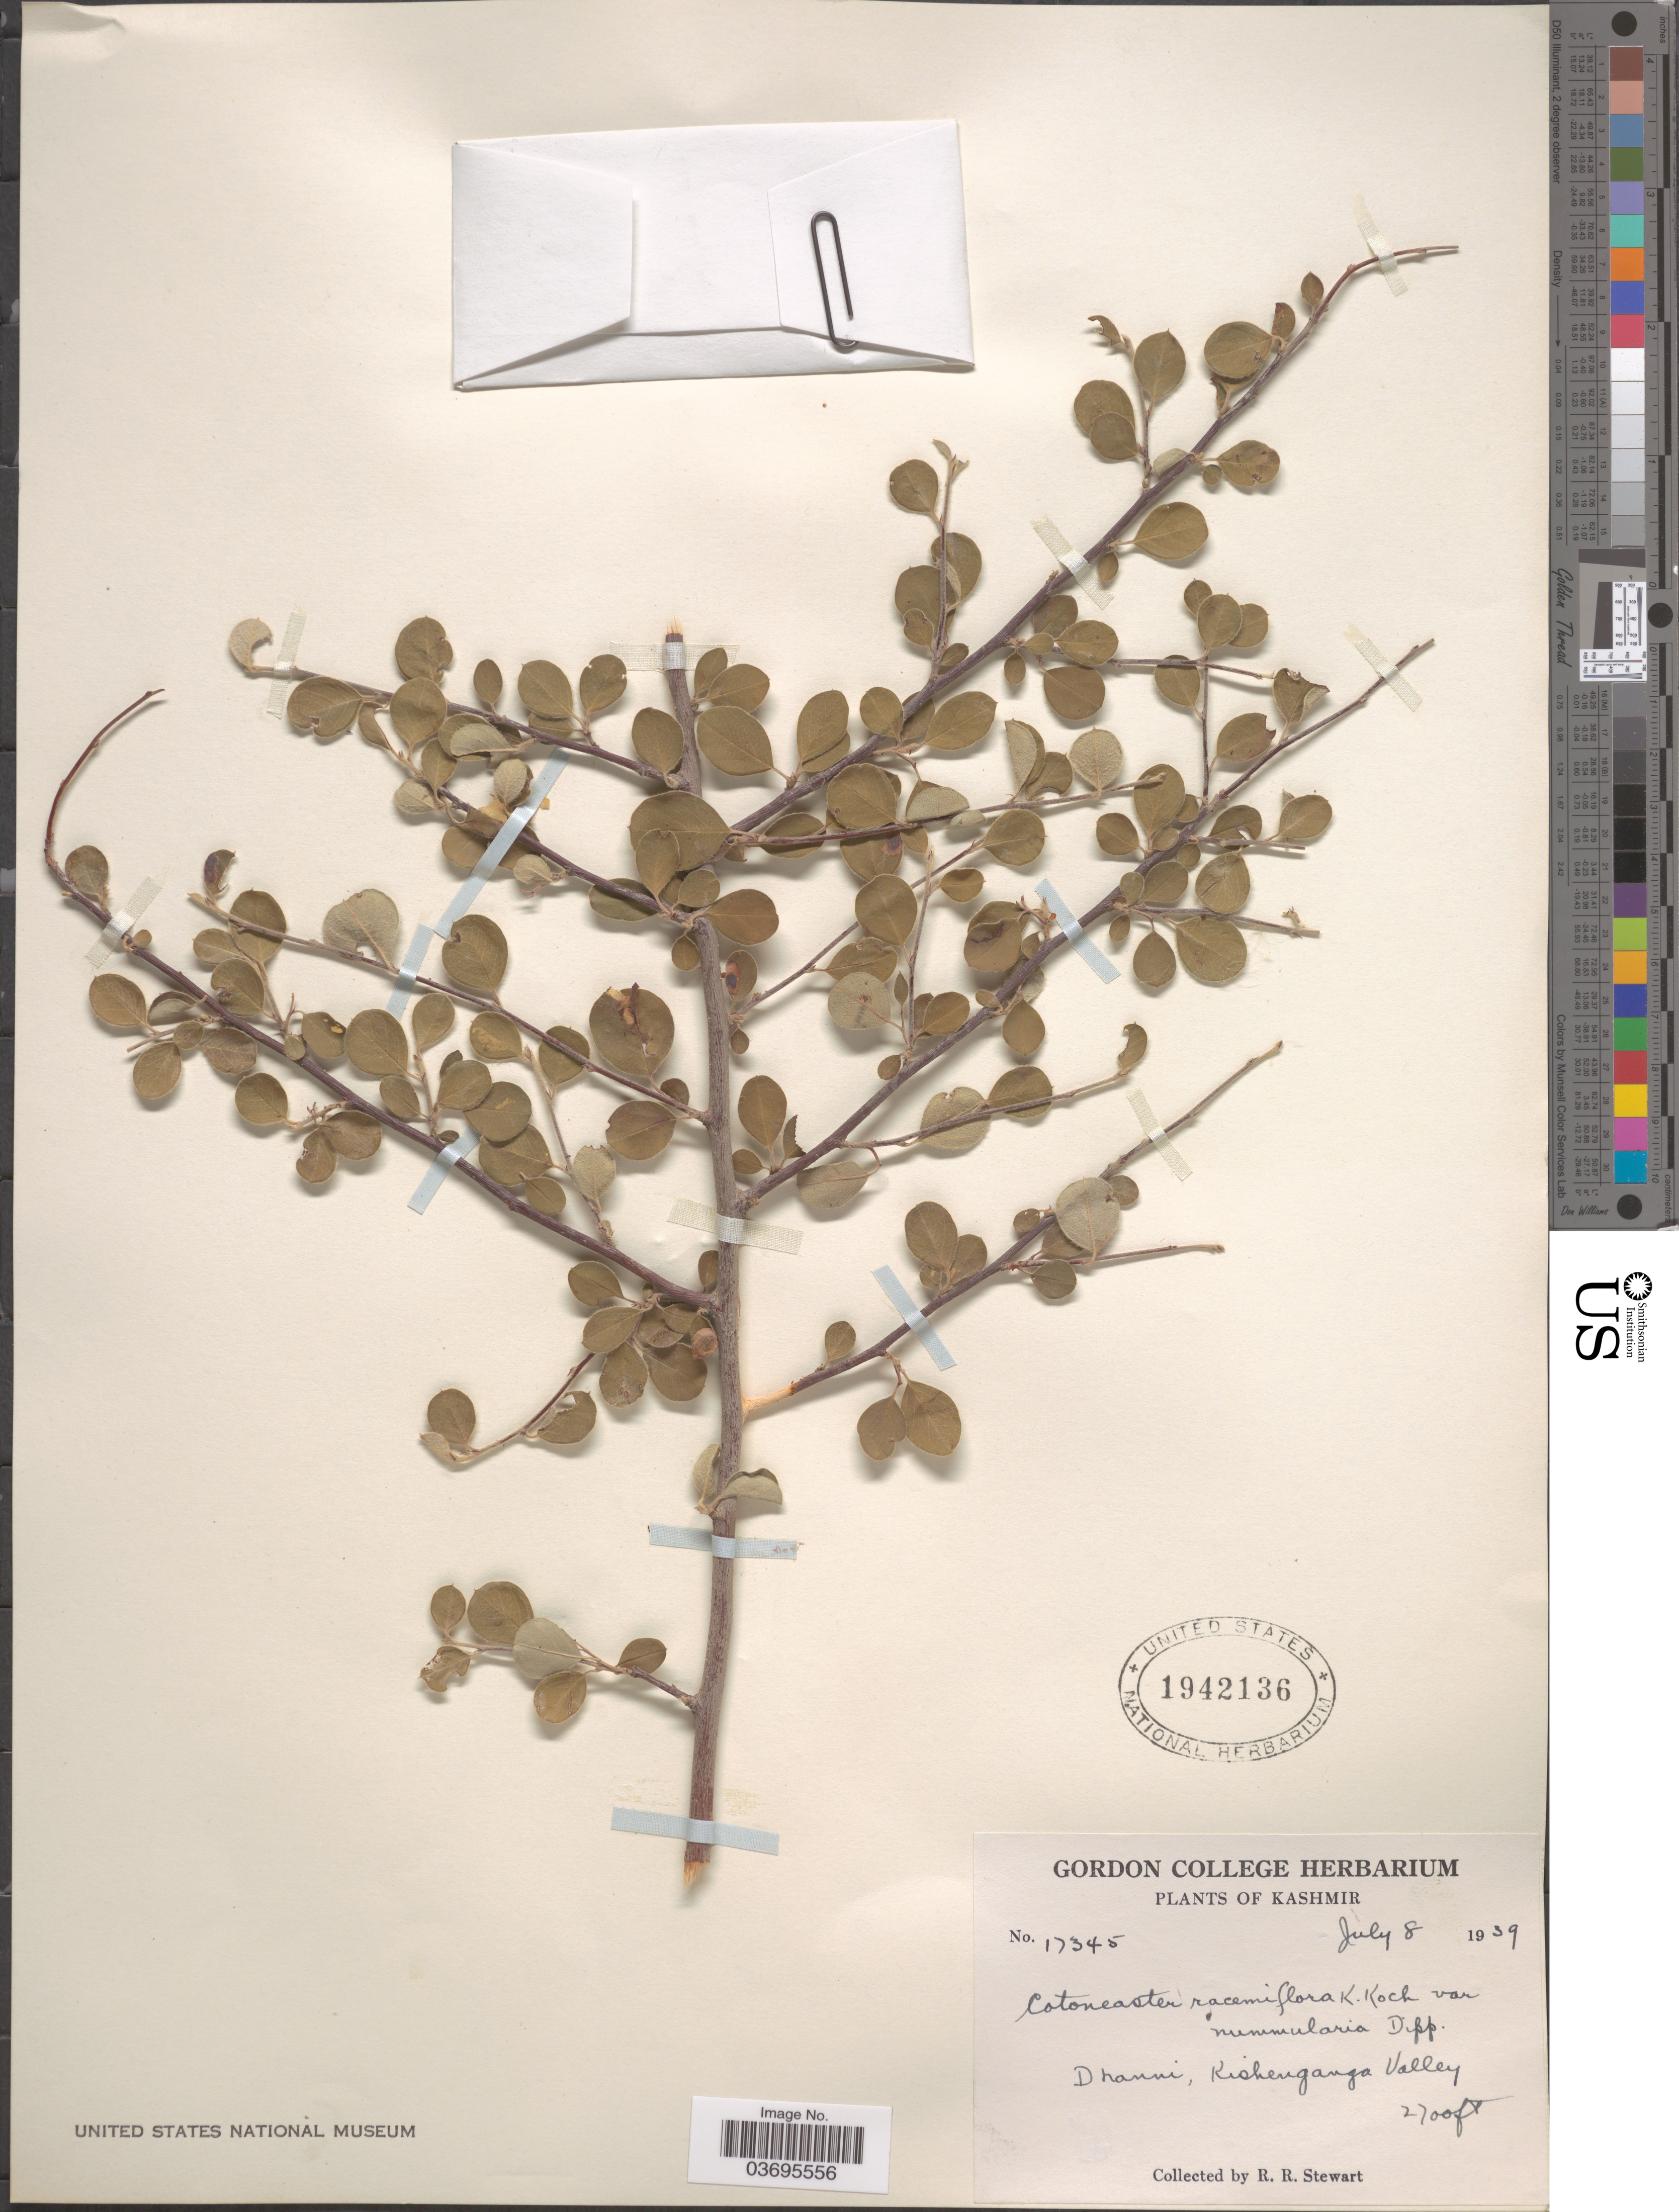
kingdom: Plantae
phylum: Tracheophyta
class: Magnoliopsida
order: Rosales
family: Rosaceae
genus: Cotoneaster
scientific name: Cotoneaster racemiflorus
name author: (Desf.) K. Koch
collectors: R. Stewart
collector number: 17345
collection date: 1939-07-08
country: India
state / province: Jammu and Kashmir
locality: Kashmir. Dhanni, Kishenganga Valley.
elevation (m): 823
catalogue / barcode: US 1942136